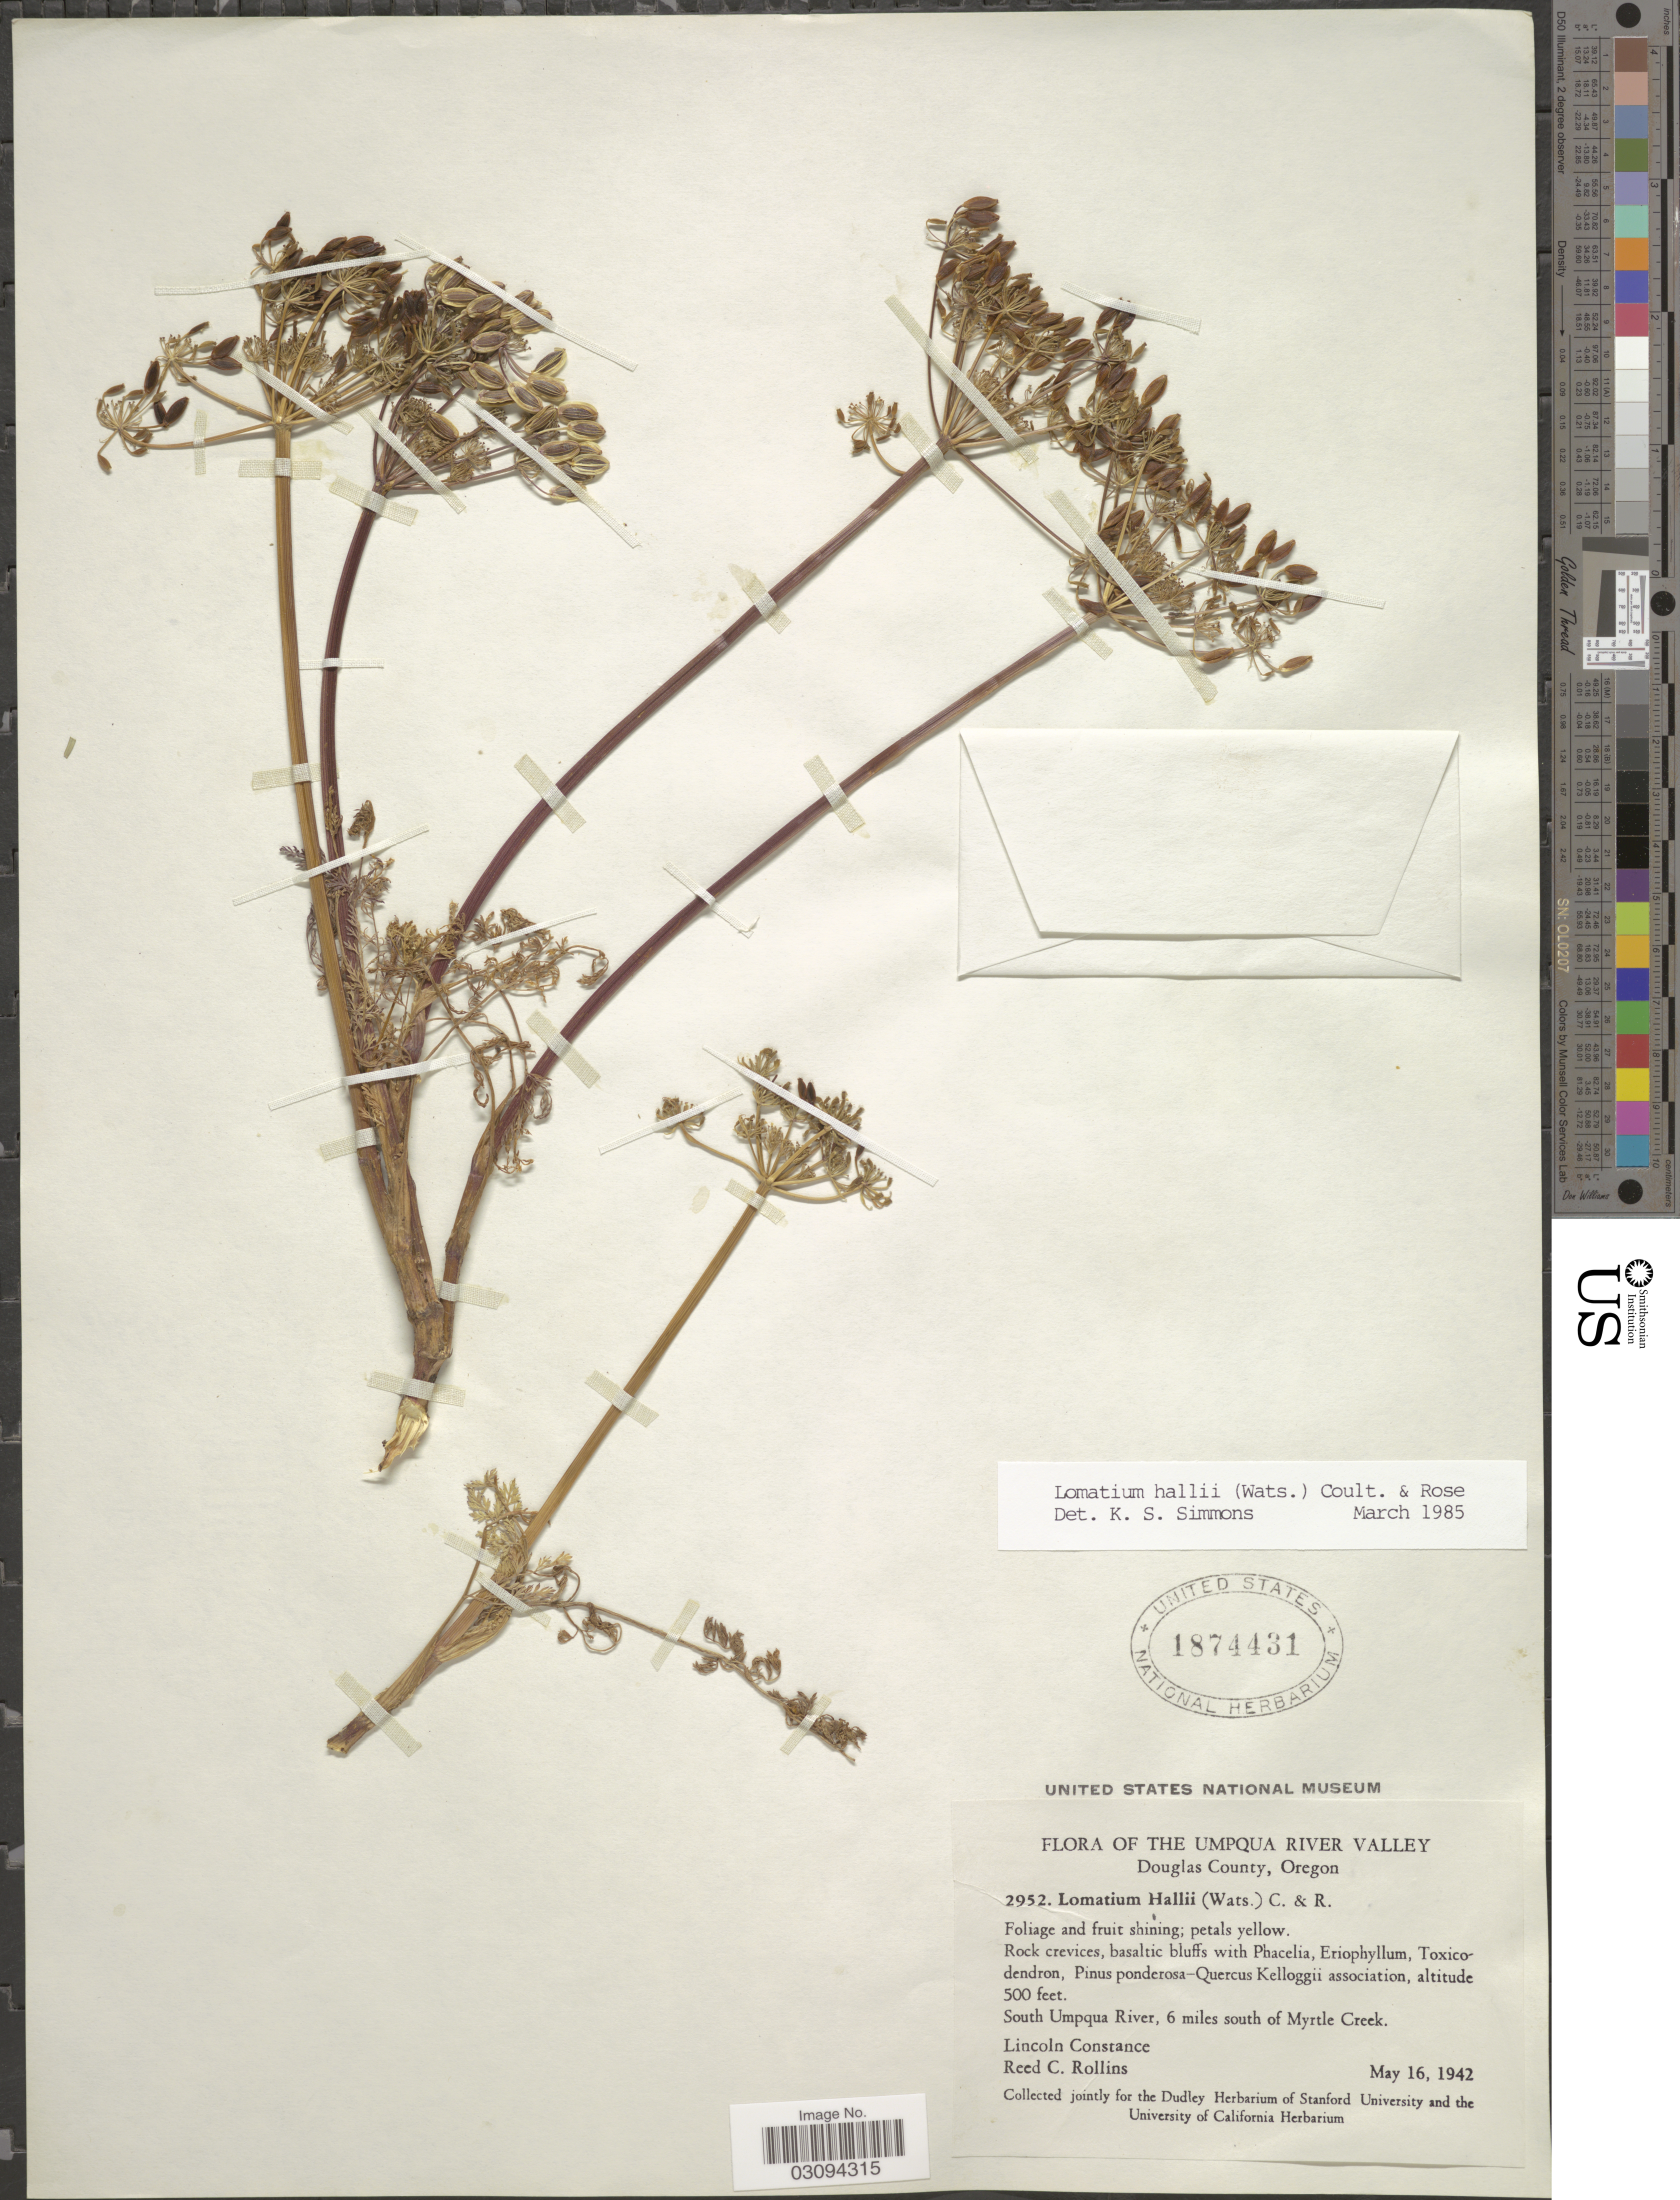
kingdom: Plantae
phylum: Tracheophyta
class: Magnoliopsida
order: Apiales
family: Apiaceae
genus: Lomatium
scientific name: Lomatium hallii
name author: (S. Watson) J.M. Coult. & Rose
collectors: L. Constance & R. C. Rollins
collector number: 2952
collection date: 1942-05-16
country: United States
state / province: Oregon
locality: The Umpqua River Valley. Douglas County. South Umpqua River, 6 miles south of Myrtle Creek.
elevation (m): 152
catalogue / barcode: US 1874431